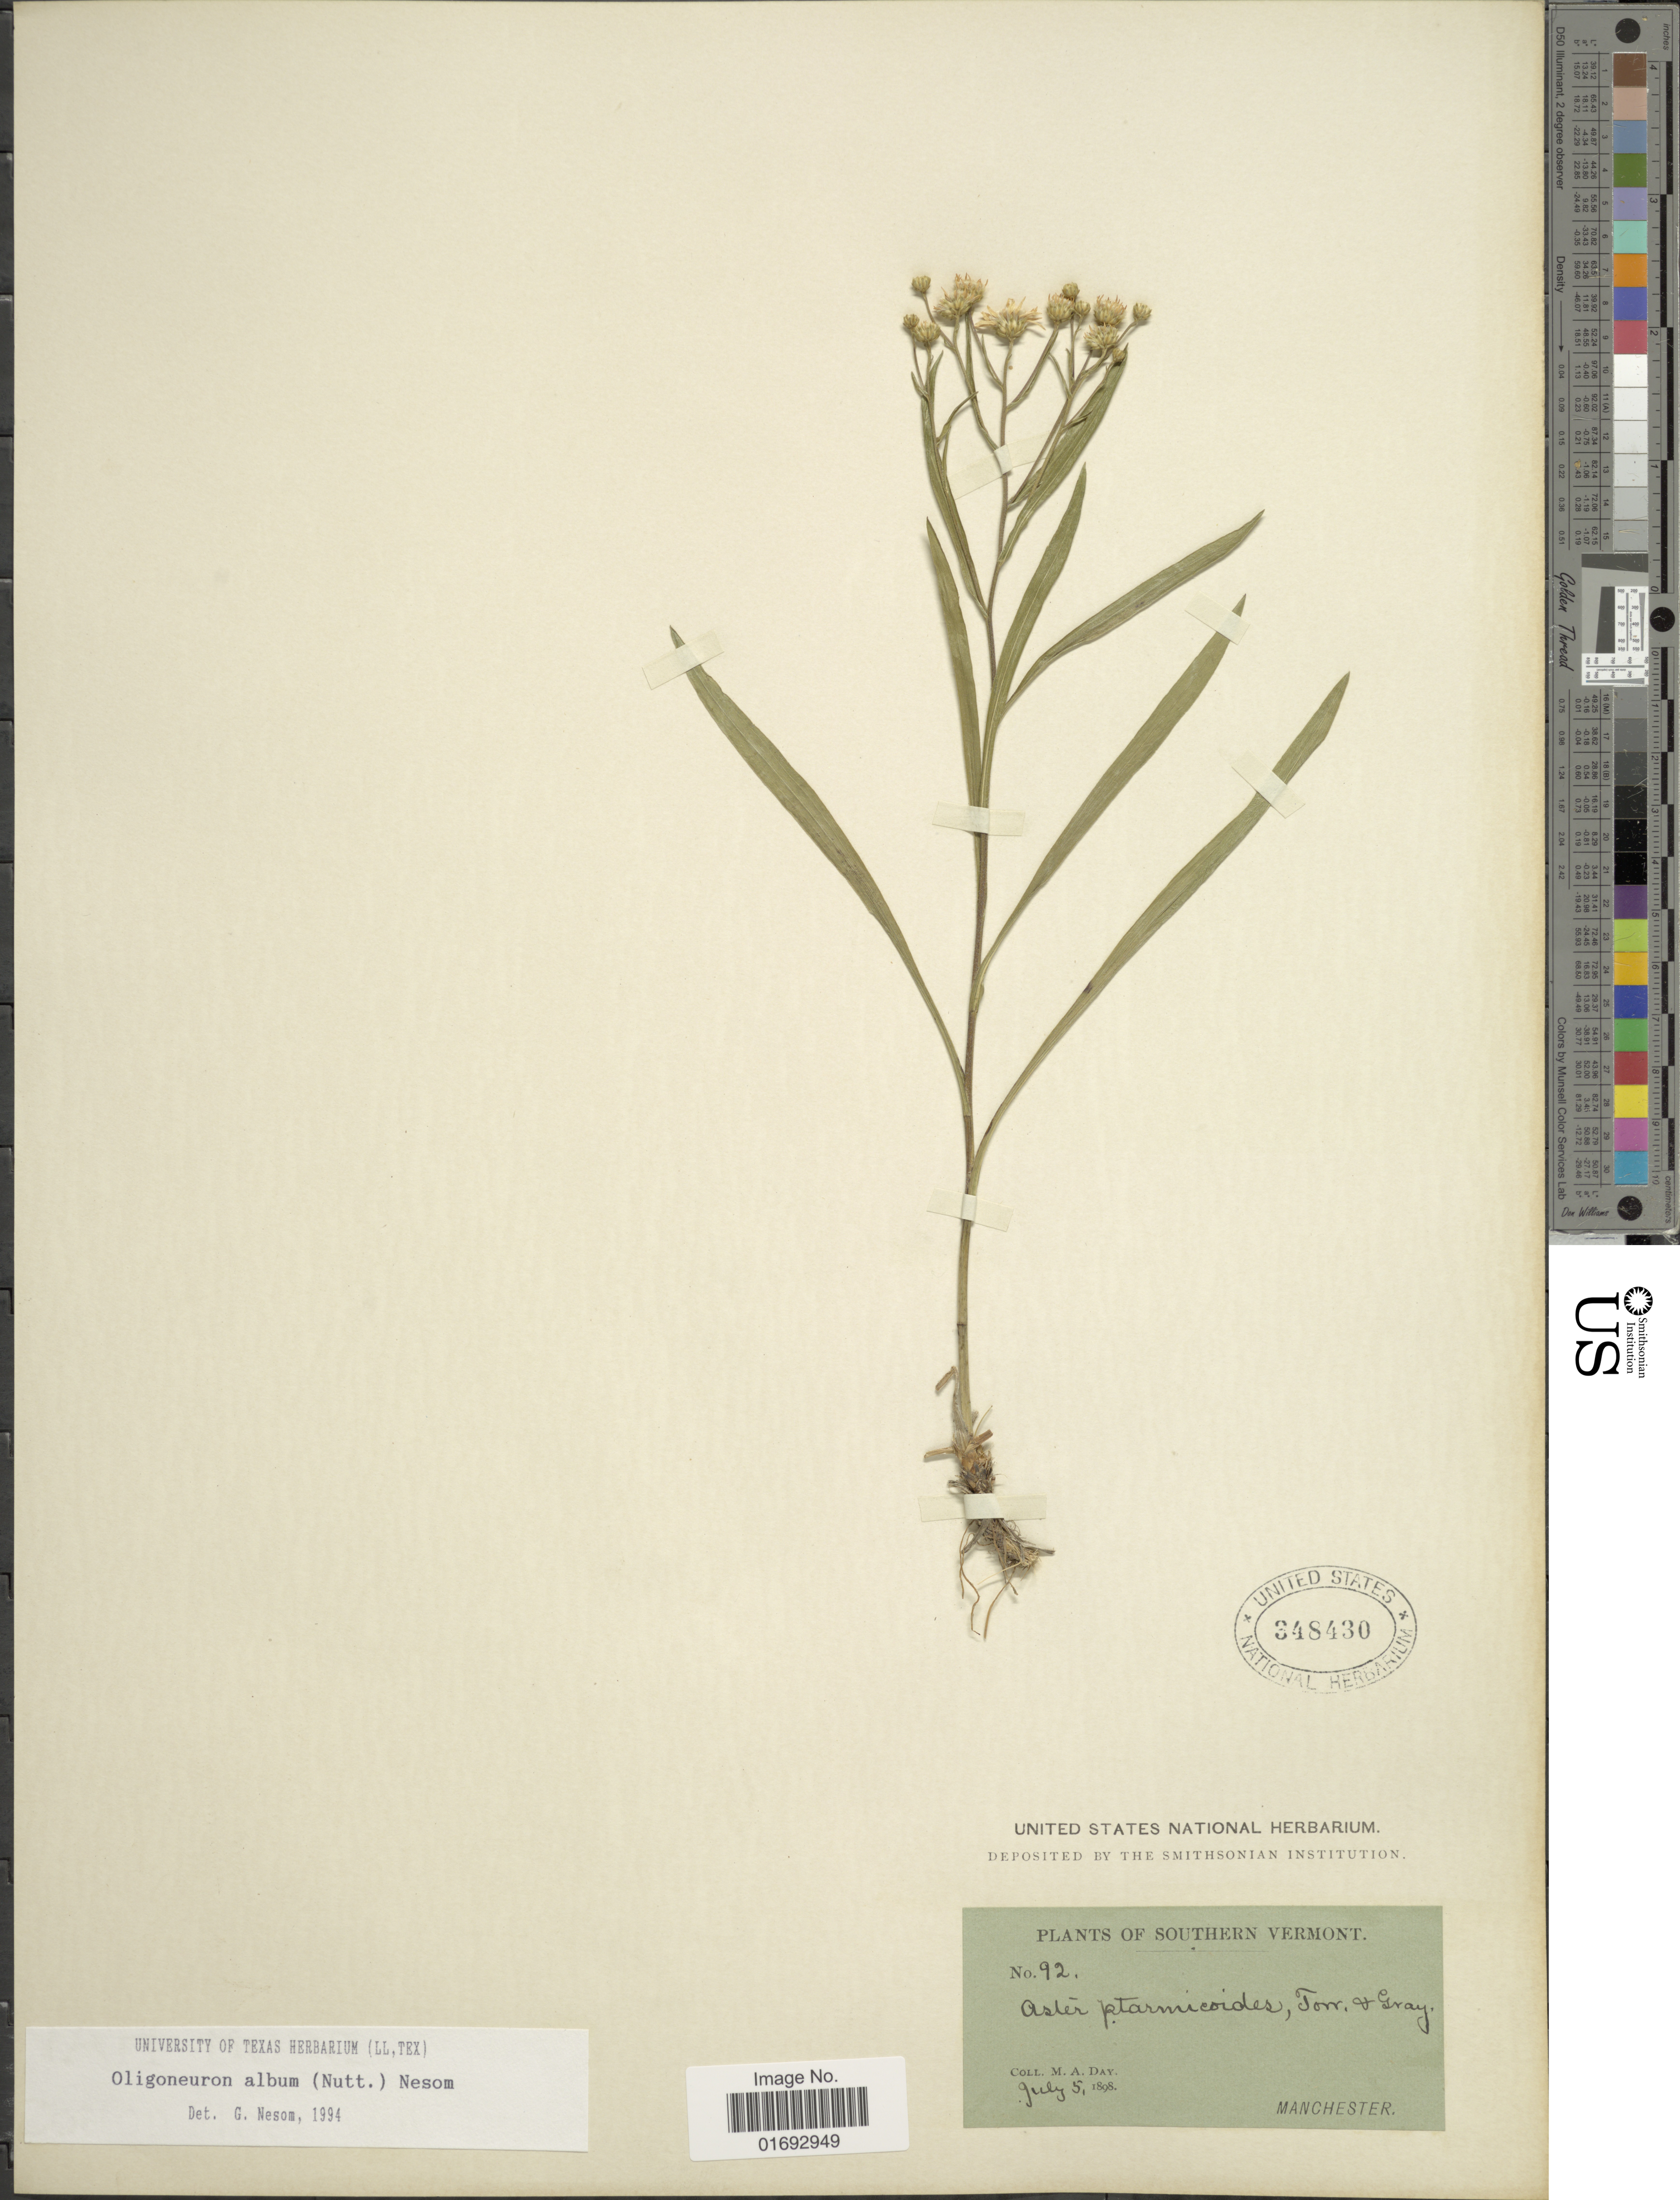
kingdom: Plantae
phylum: Tracheophyta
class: Magnoliopsida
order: Asterales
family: Asteraceae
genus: Oligoneuron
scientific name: Oligoneuron album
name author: (Nutt.) G.L. Nesom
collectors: M. Day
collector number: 92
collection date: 1898-07-05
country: United States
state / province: Vermont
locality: Southern Vermont, Manchester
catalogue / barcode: US 348430